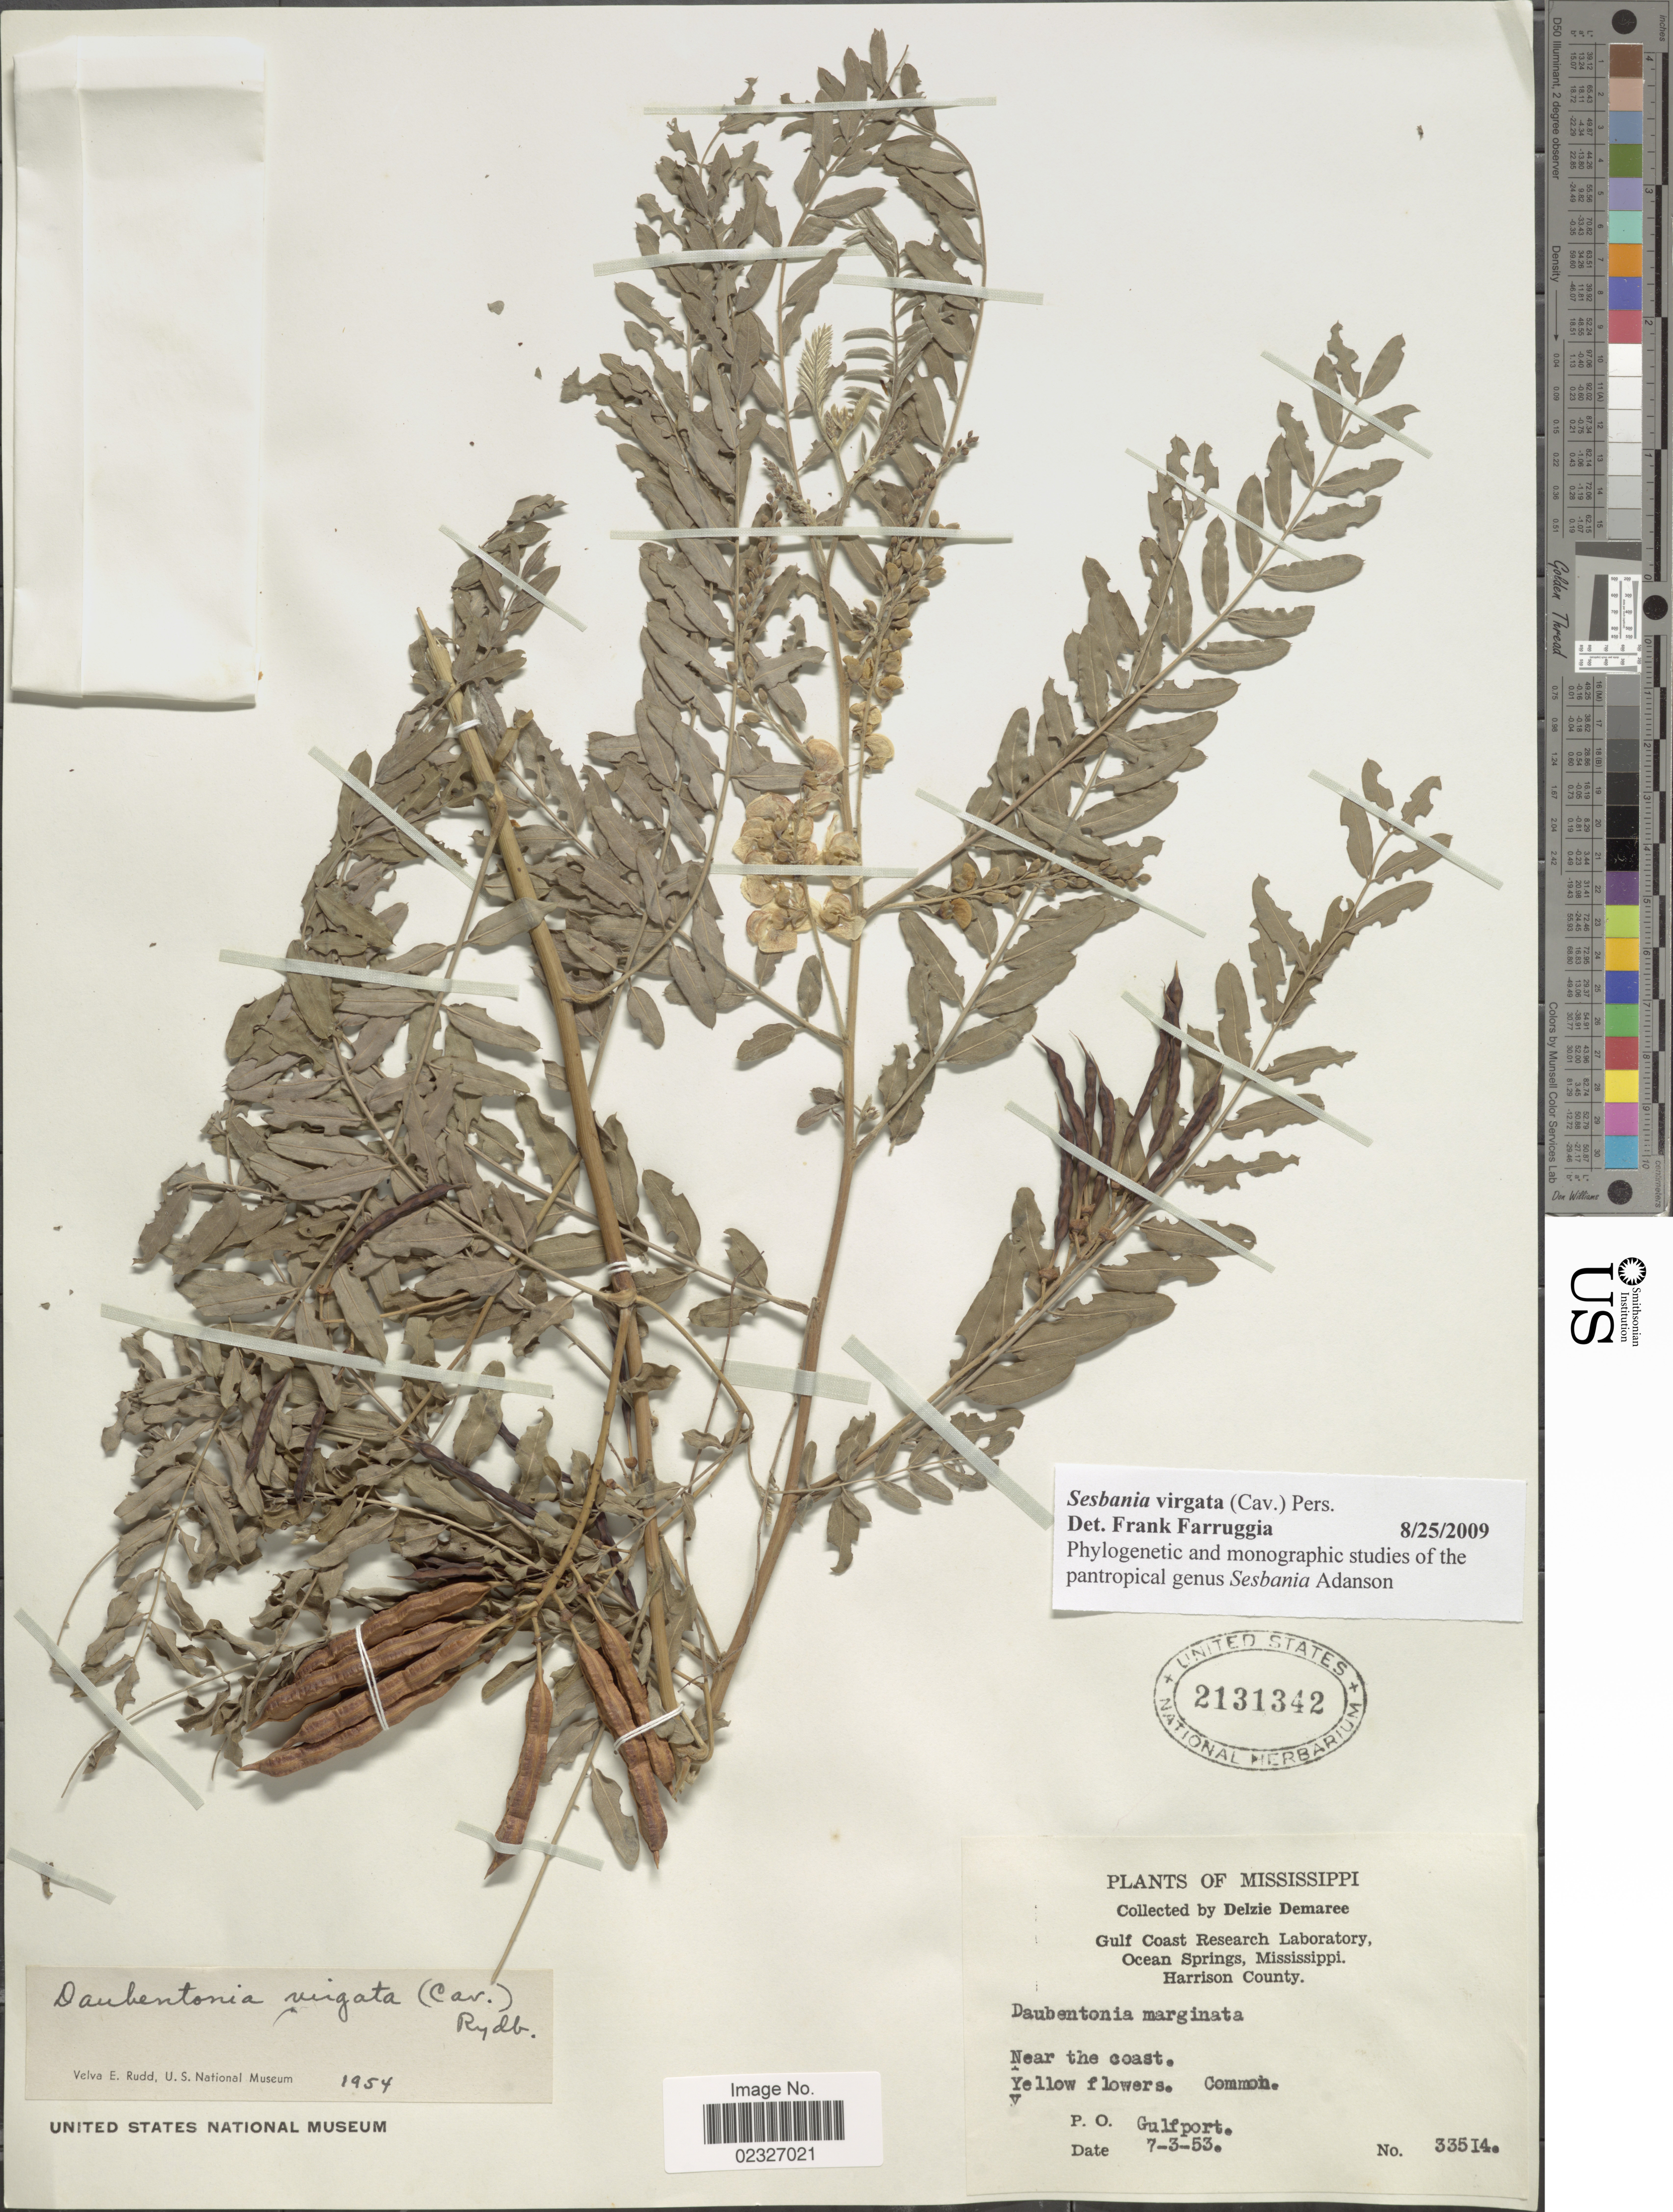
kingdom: Plantae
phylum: Tracheophyta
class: Magnoliopsida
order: Fabales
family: Fabaceae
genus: Sesbania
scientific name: Sesbania virgata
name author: (Cav.) Pers.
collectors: D. Demaree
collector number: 33514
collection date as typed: Transcribed d/m/y: 3/7/53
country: United States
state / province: Mississippi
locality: Gulf Coast Research Laboratory, Ocean Springs, Harrison County, Gulfport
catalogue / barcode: US 2131342